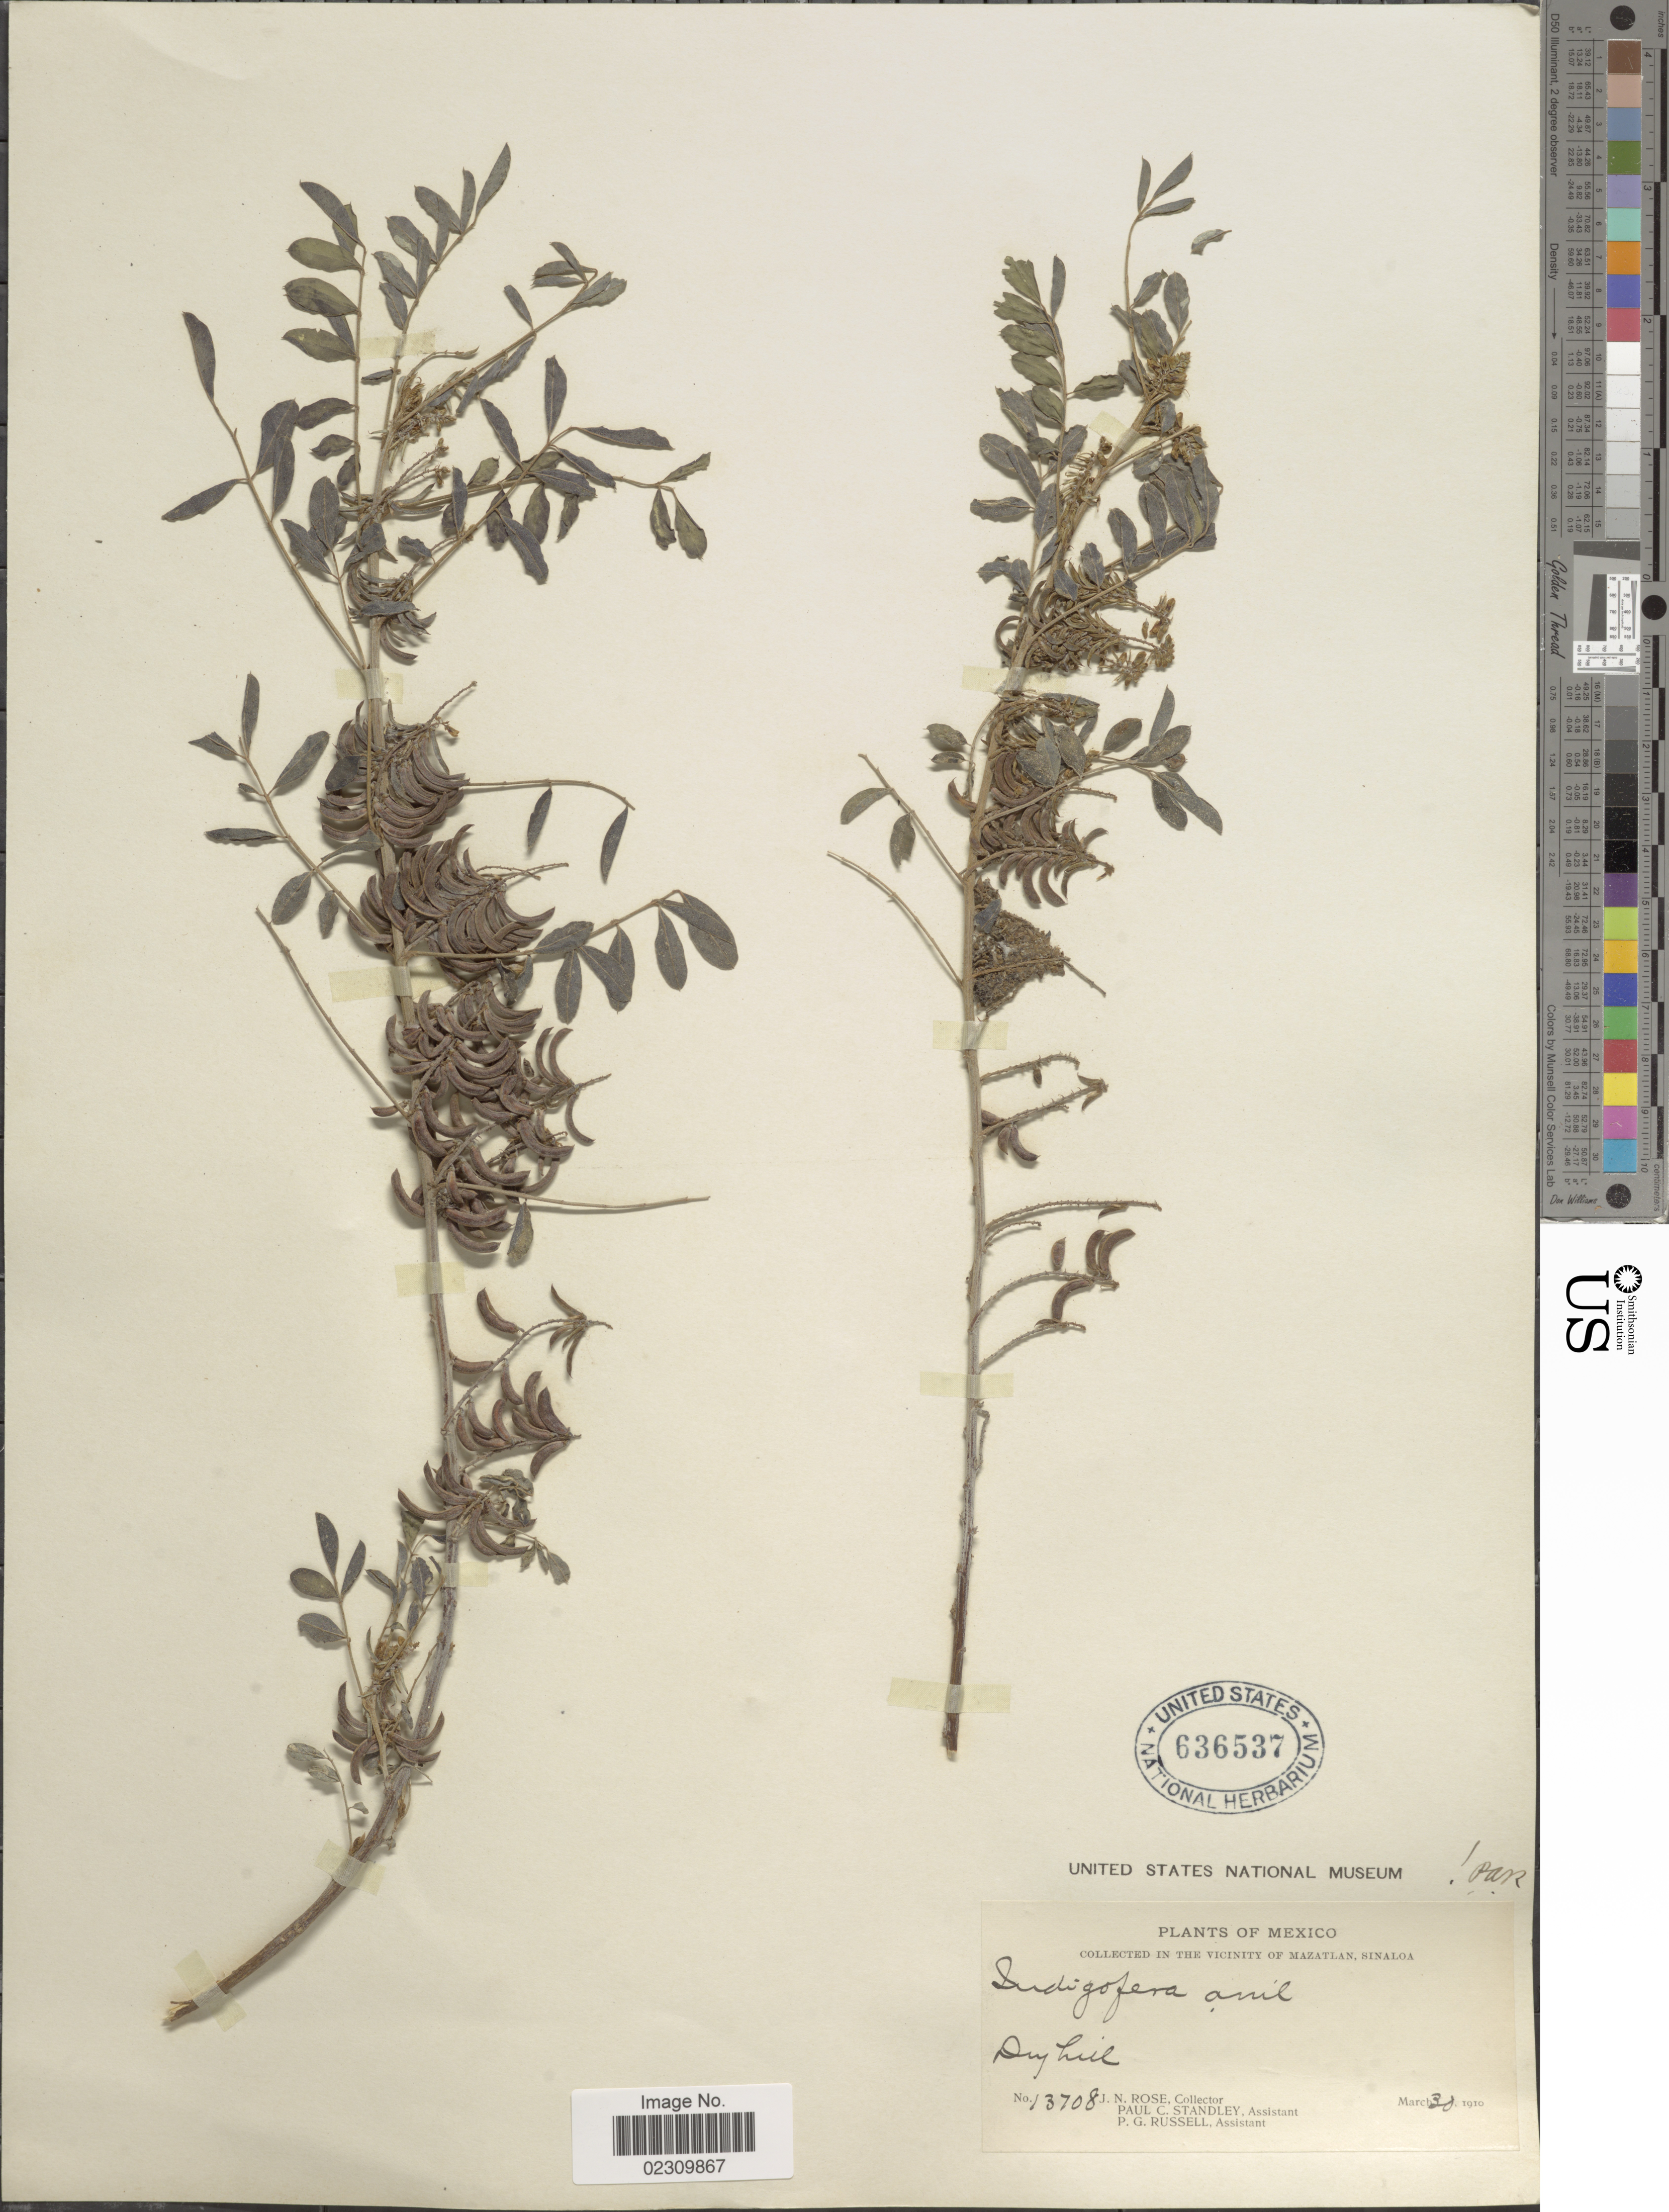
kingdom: Plantae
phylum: Tracheophyta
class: Magnoliopsida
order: Fabales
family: Fabaceae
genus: Indigofera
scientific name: Indigofera suffruticosa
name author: Mill.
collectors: J. N. Rose, P. C. Standley & P. G. Russell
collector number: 13708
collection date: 1910-03-30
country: Mexico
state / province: Sinaloa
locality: Vicinity of Mazatlan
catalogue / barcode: US 636537